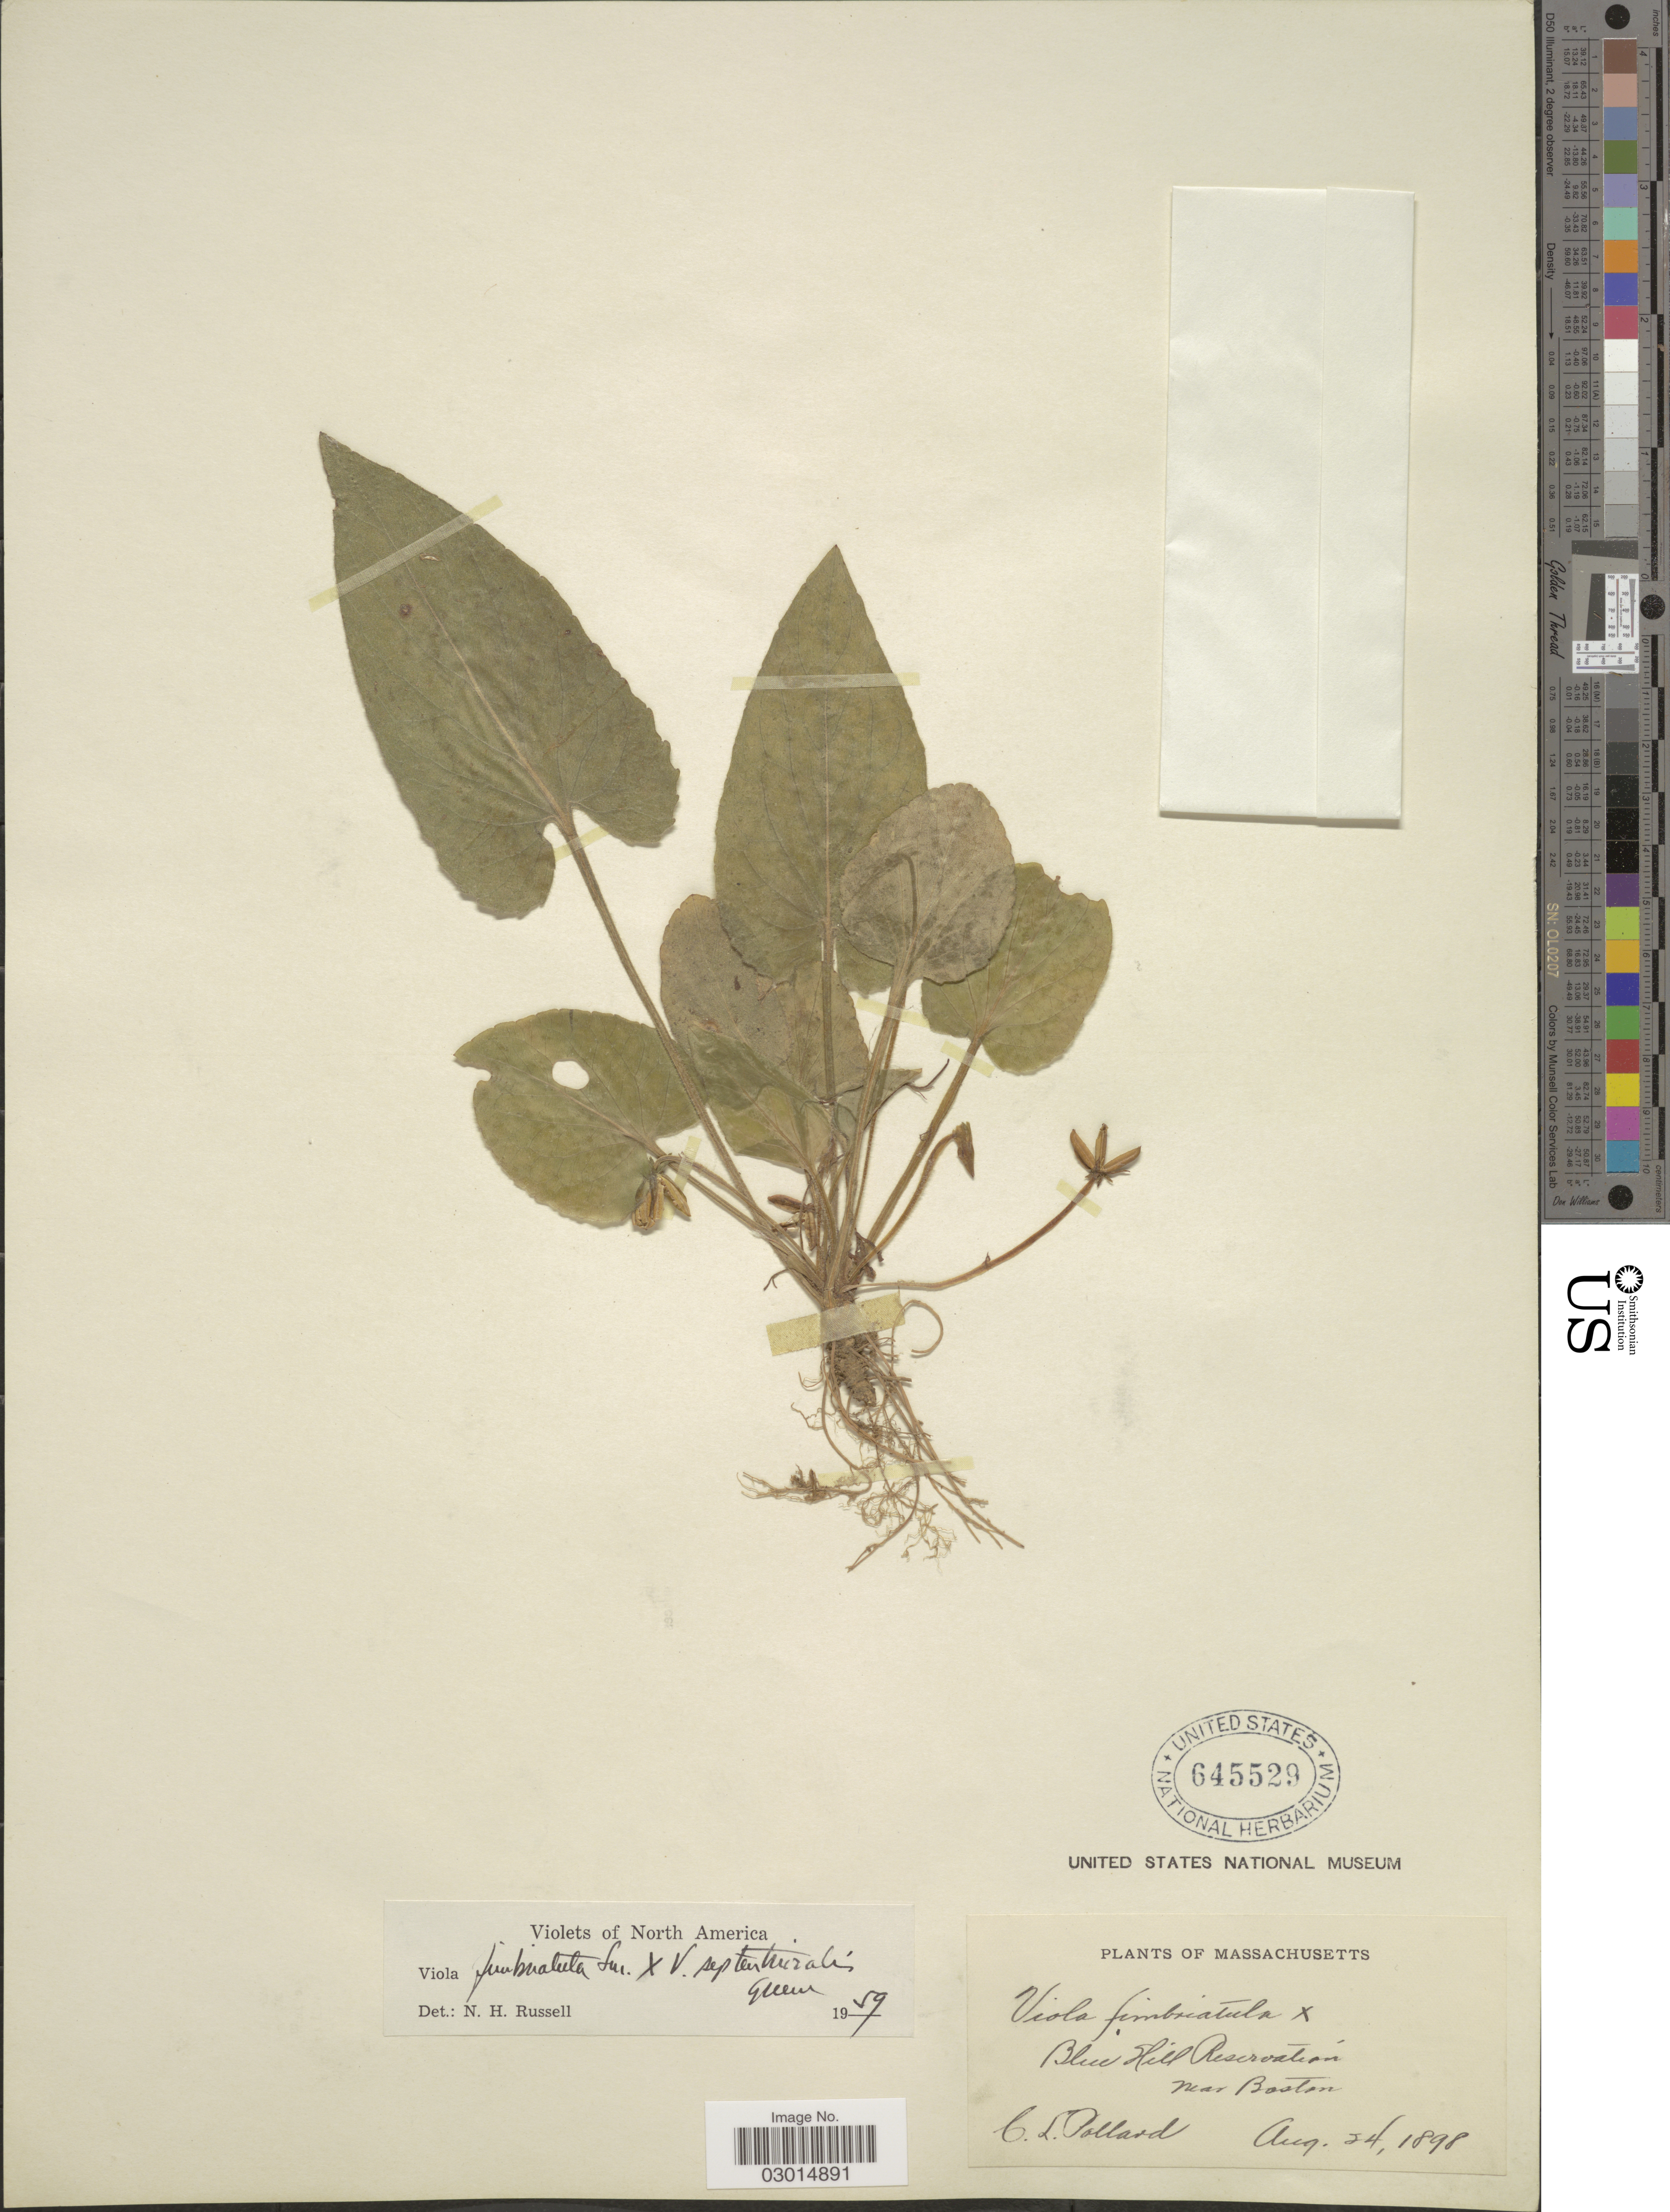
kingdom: Plantae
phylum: Tracheophyta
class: Magnoliopsida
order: Malpighiales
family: Violaceae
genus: Viola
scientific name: Viola fimbriatula x V. septentrionalis Greene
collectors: C. L. Pollard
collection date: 1898-08-24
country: United States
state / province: Massachusetts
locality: Blue Hill Reservation near Boston.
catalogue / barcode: US 645529